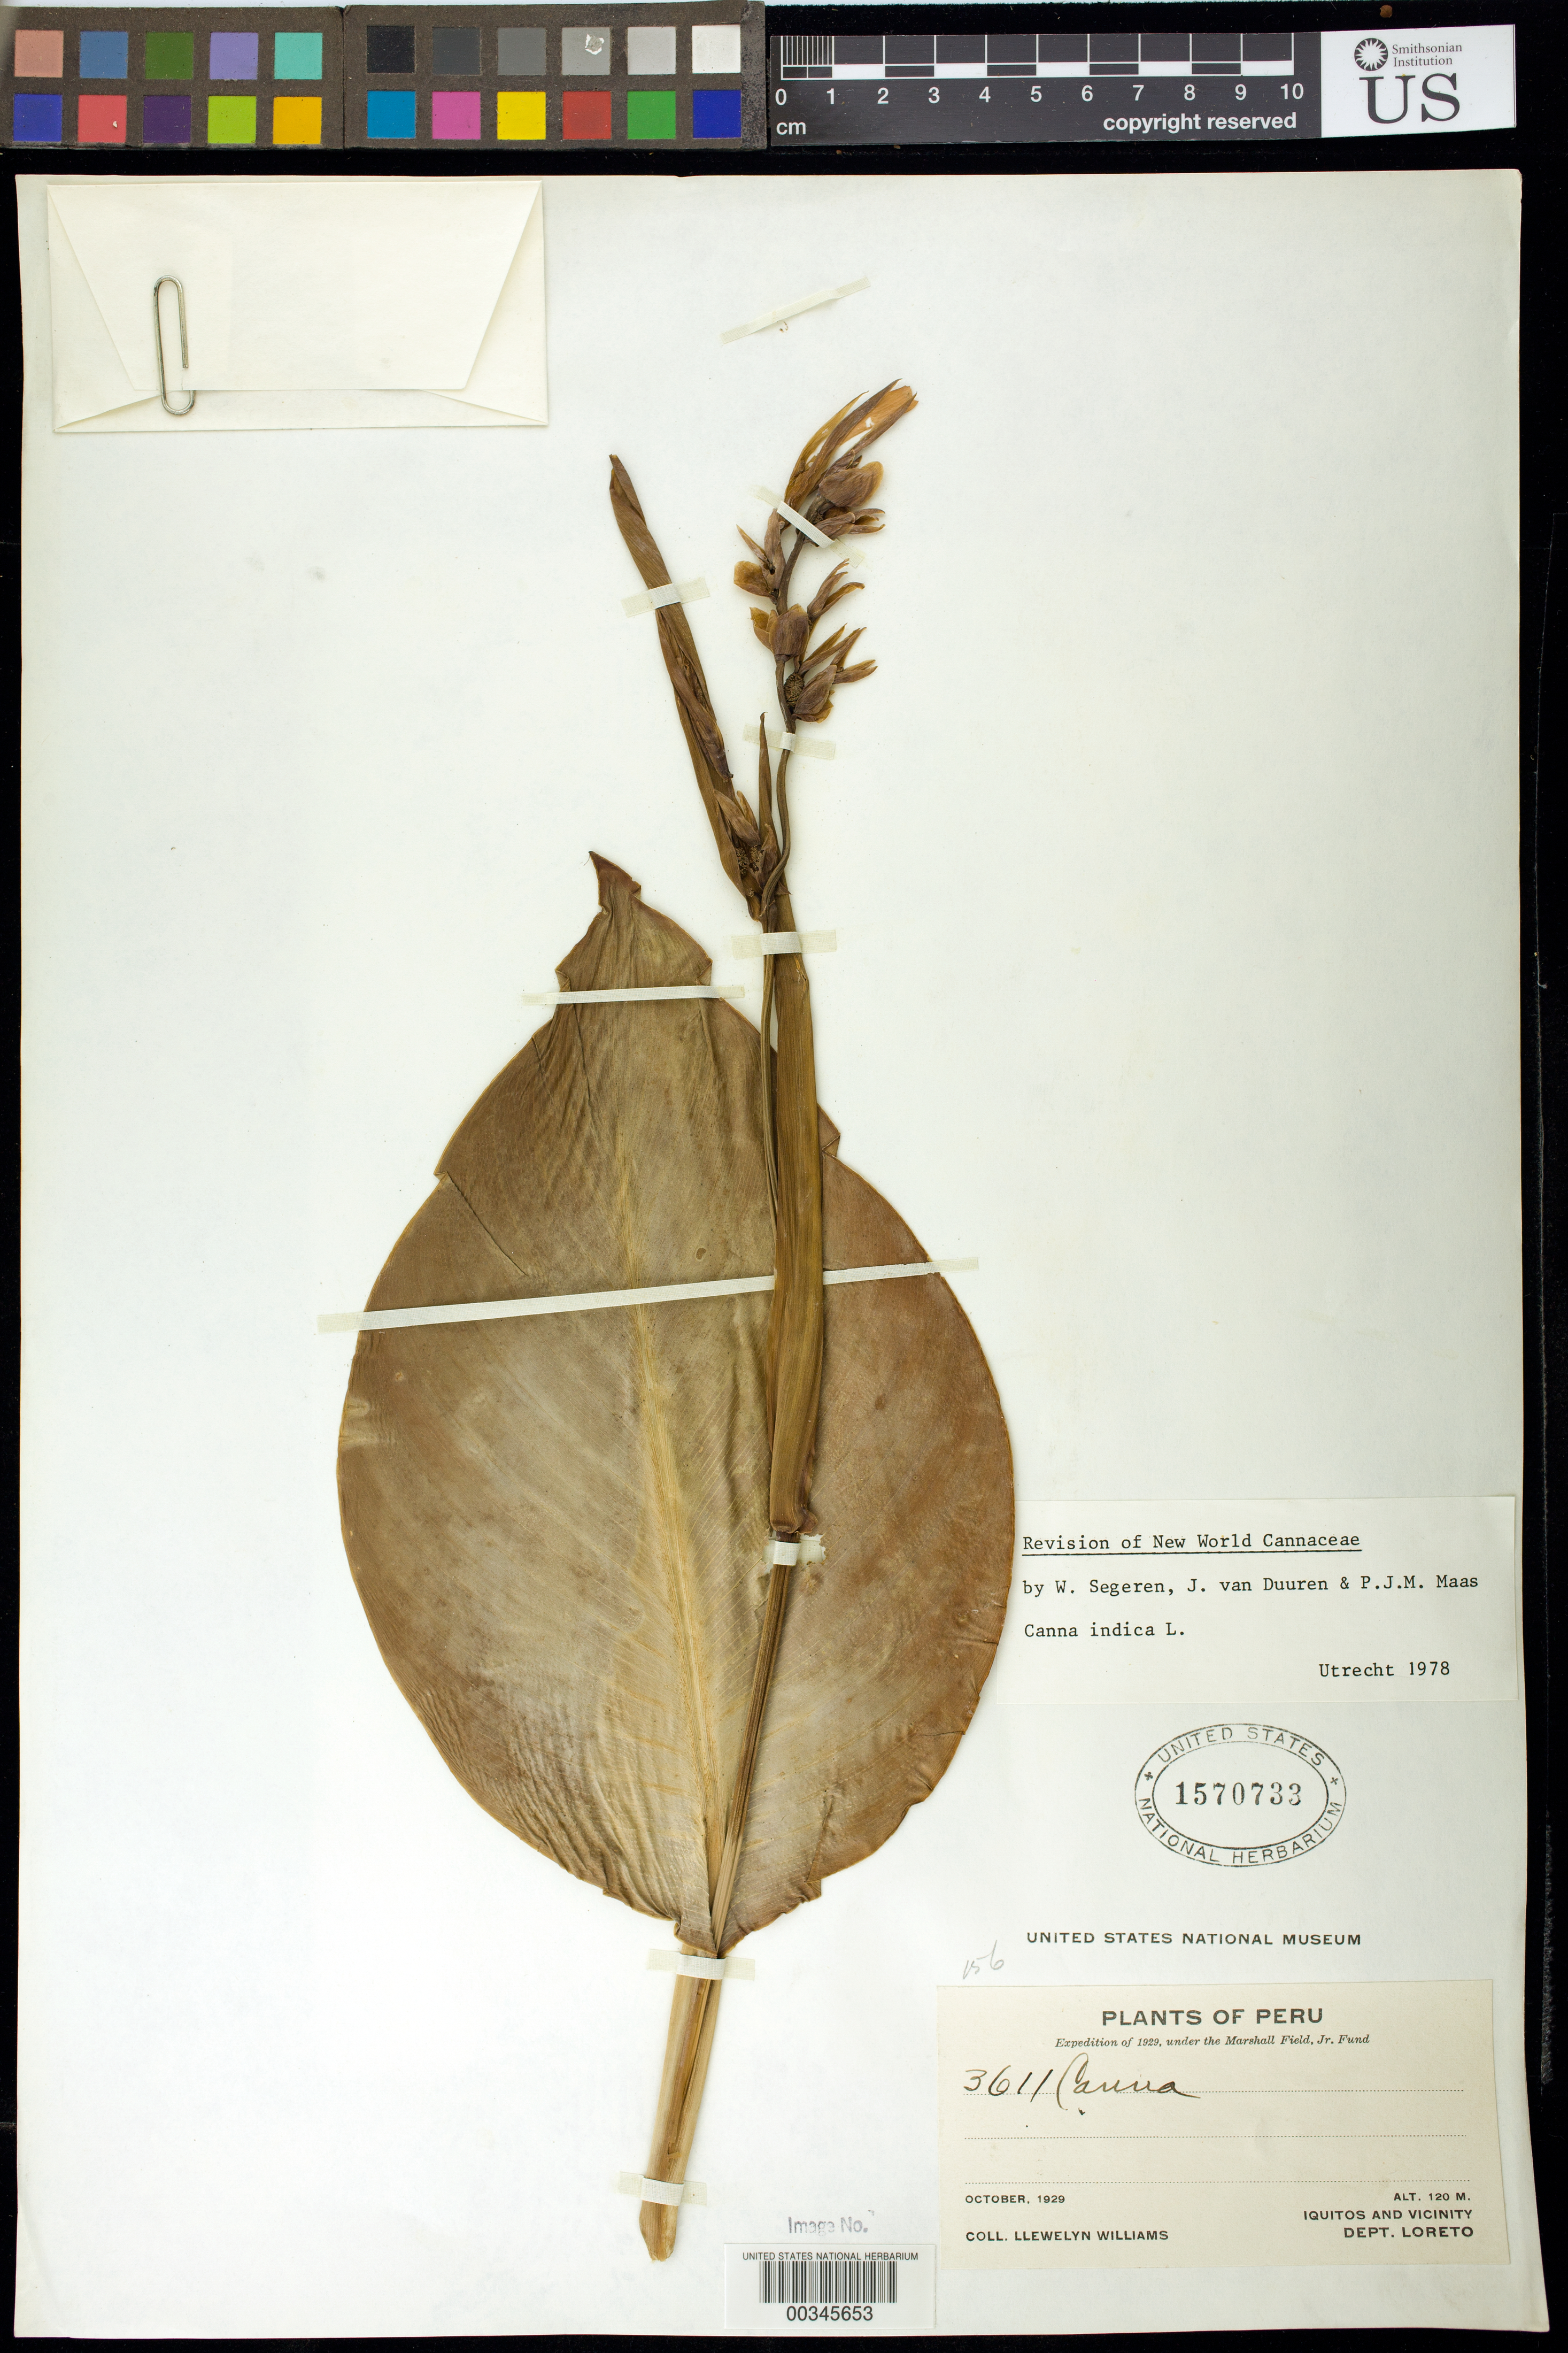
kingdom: Plantae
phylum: Tracheophyta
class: Liliopsida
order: Zingiberales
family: Cannaceae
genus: Canna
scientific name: Canna indica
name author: L.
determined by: Segeren, W.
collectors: Ll. Williams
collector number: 3611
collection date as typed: Oct 1929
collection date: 1929-10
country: Peru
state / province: Loreto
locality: Iquitos and vicinity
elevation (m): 120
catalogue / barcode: US 1570733